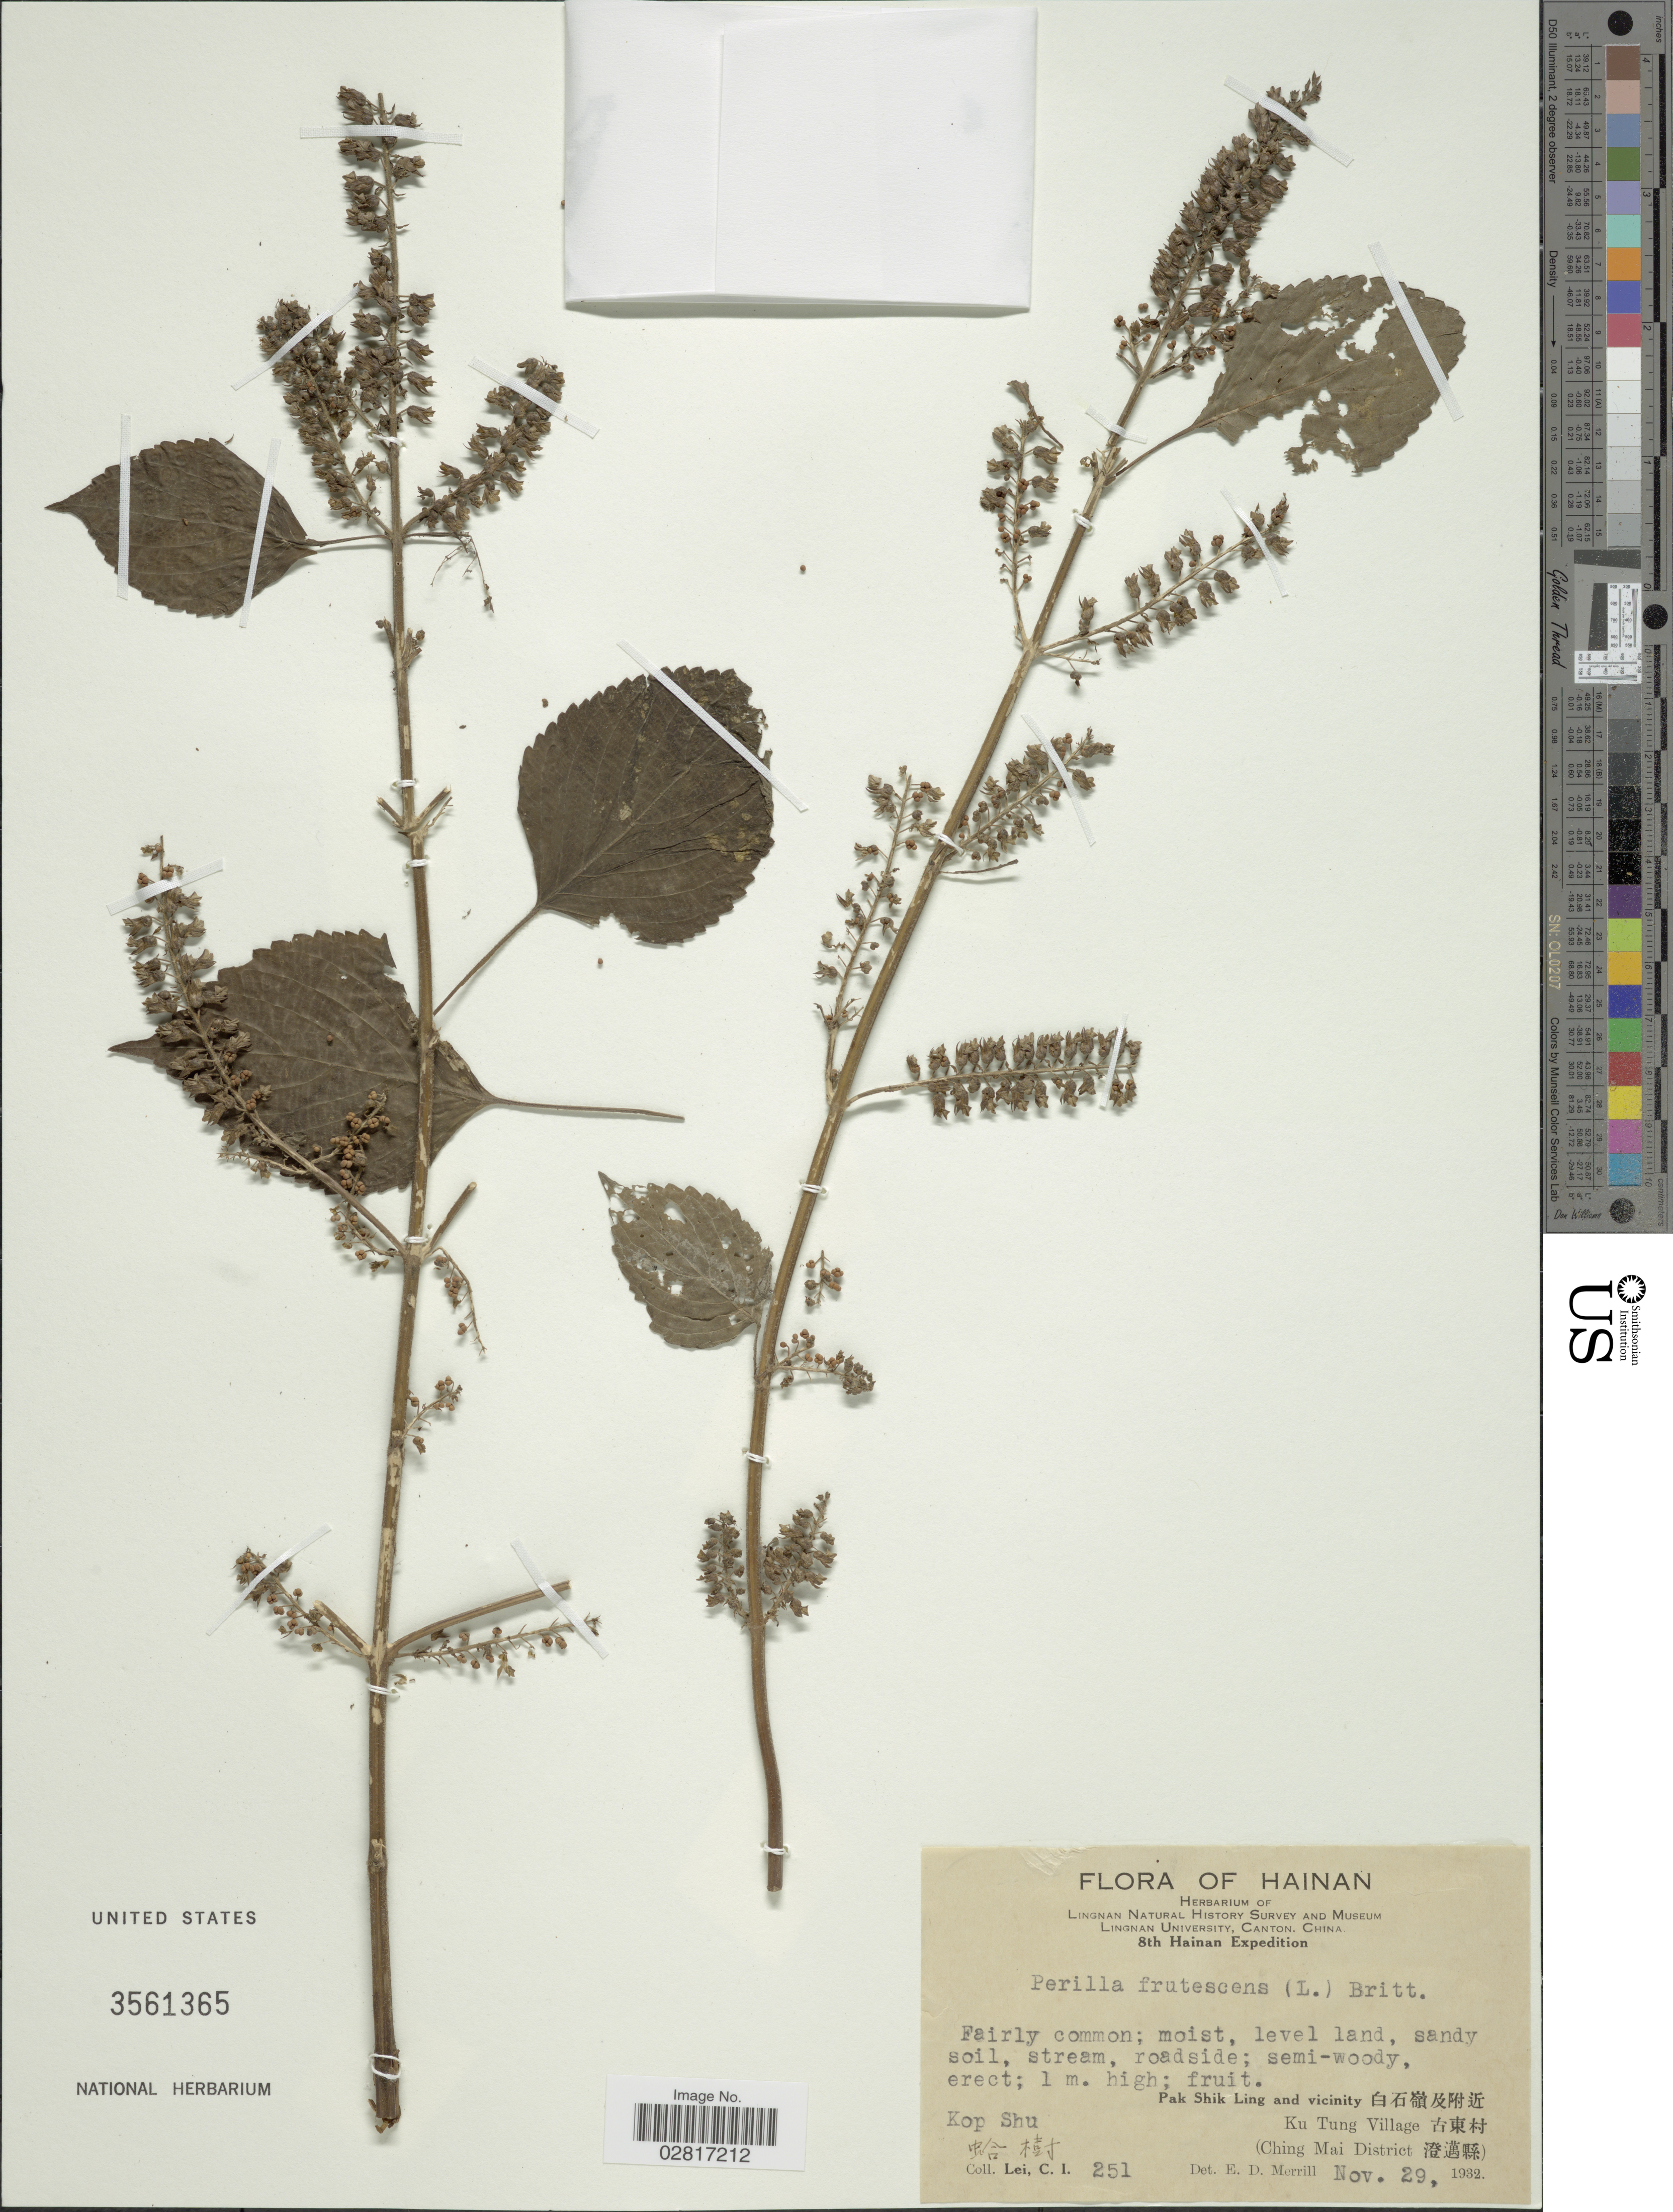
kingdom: Plantae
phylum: Tracheophyta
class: Magnoliopsida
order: Lamiales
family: Lamiaceae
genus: Perilla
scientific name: Perilla frutescens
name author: (L.) Britton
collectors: C. I. Lei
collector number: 251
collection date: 1932-11-29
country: China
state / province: Hainan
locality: Kop Shu, Pak Shik Ling and vicinity, Ku Tung Village (Ching Mai District).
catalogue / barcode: US 3561365